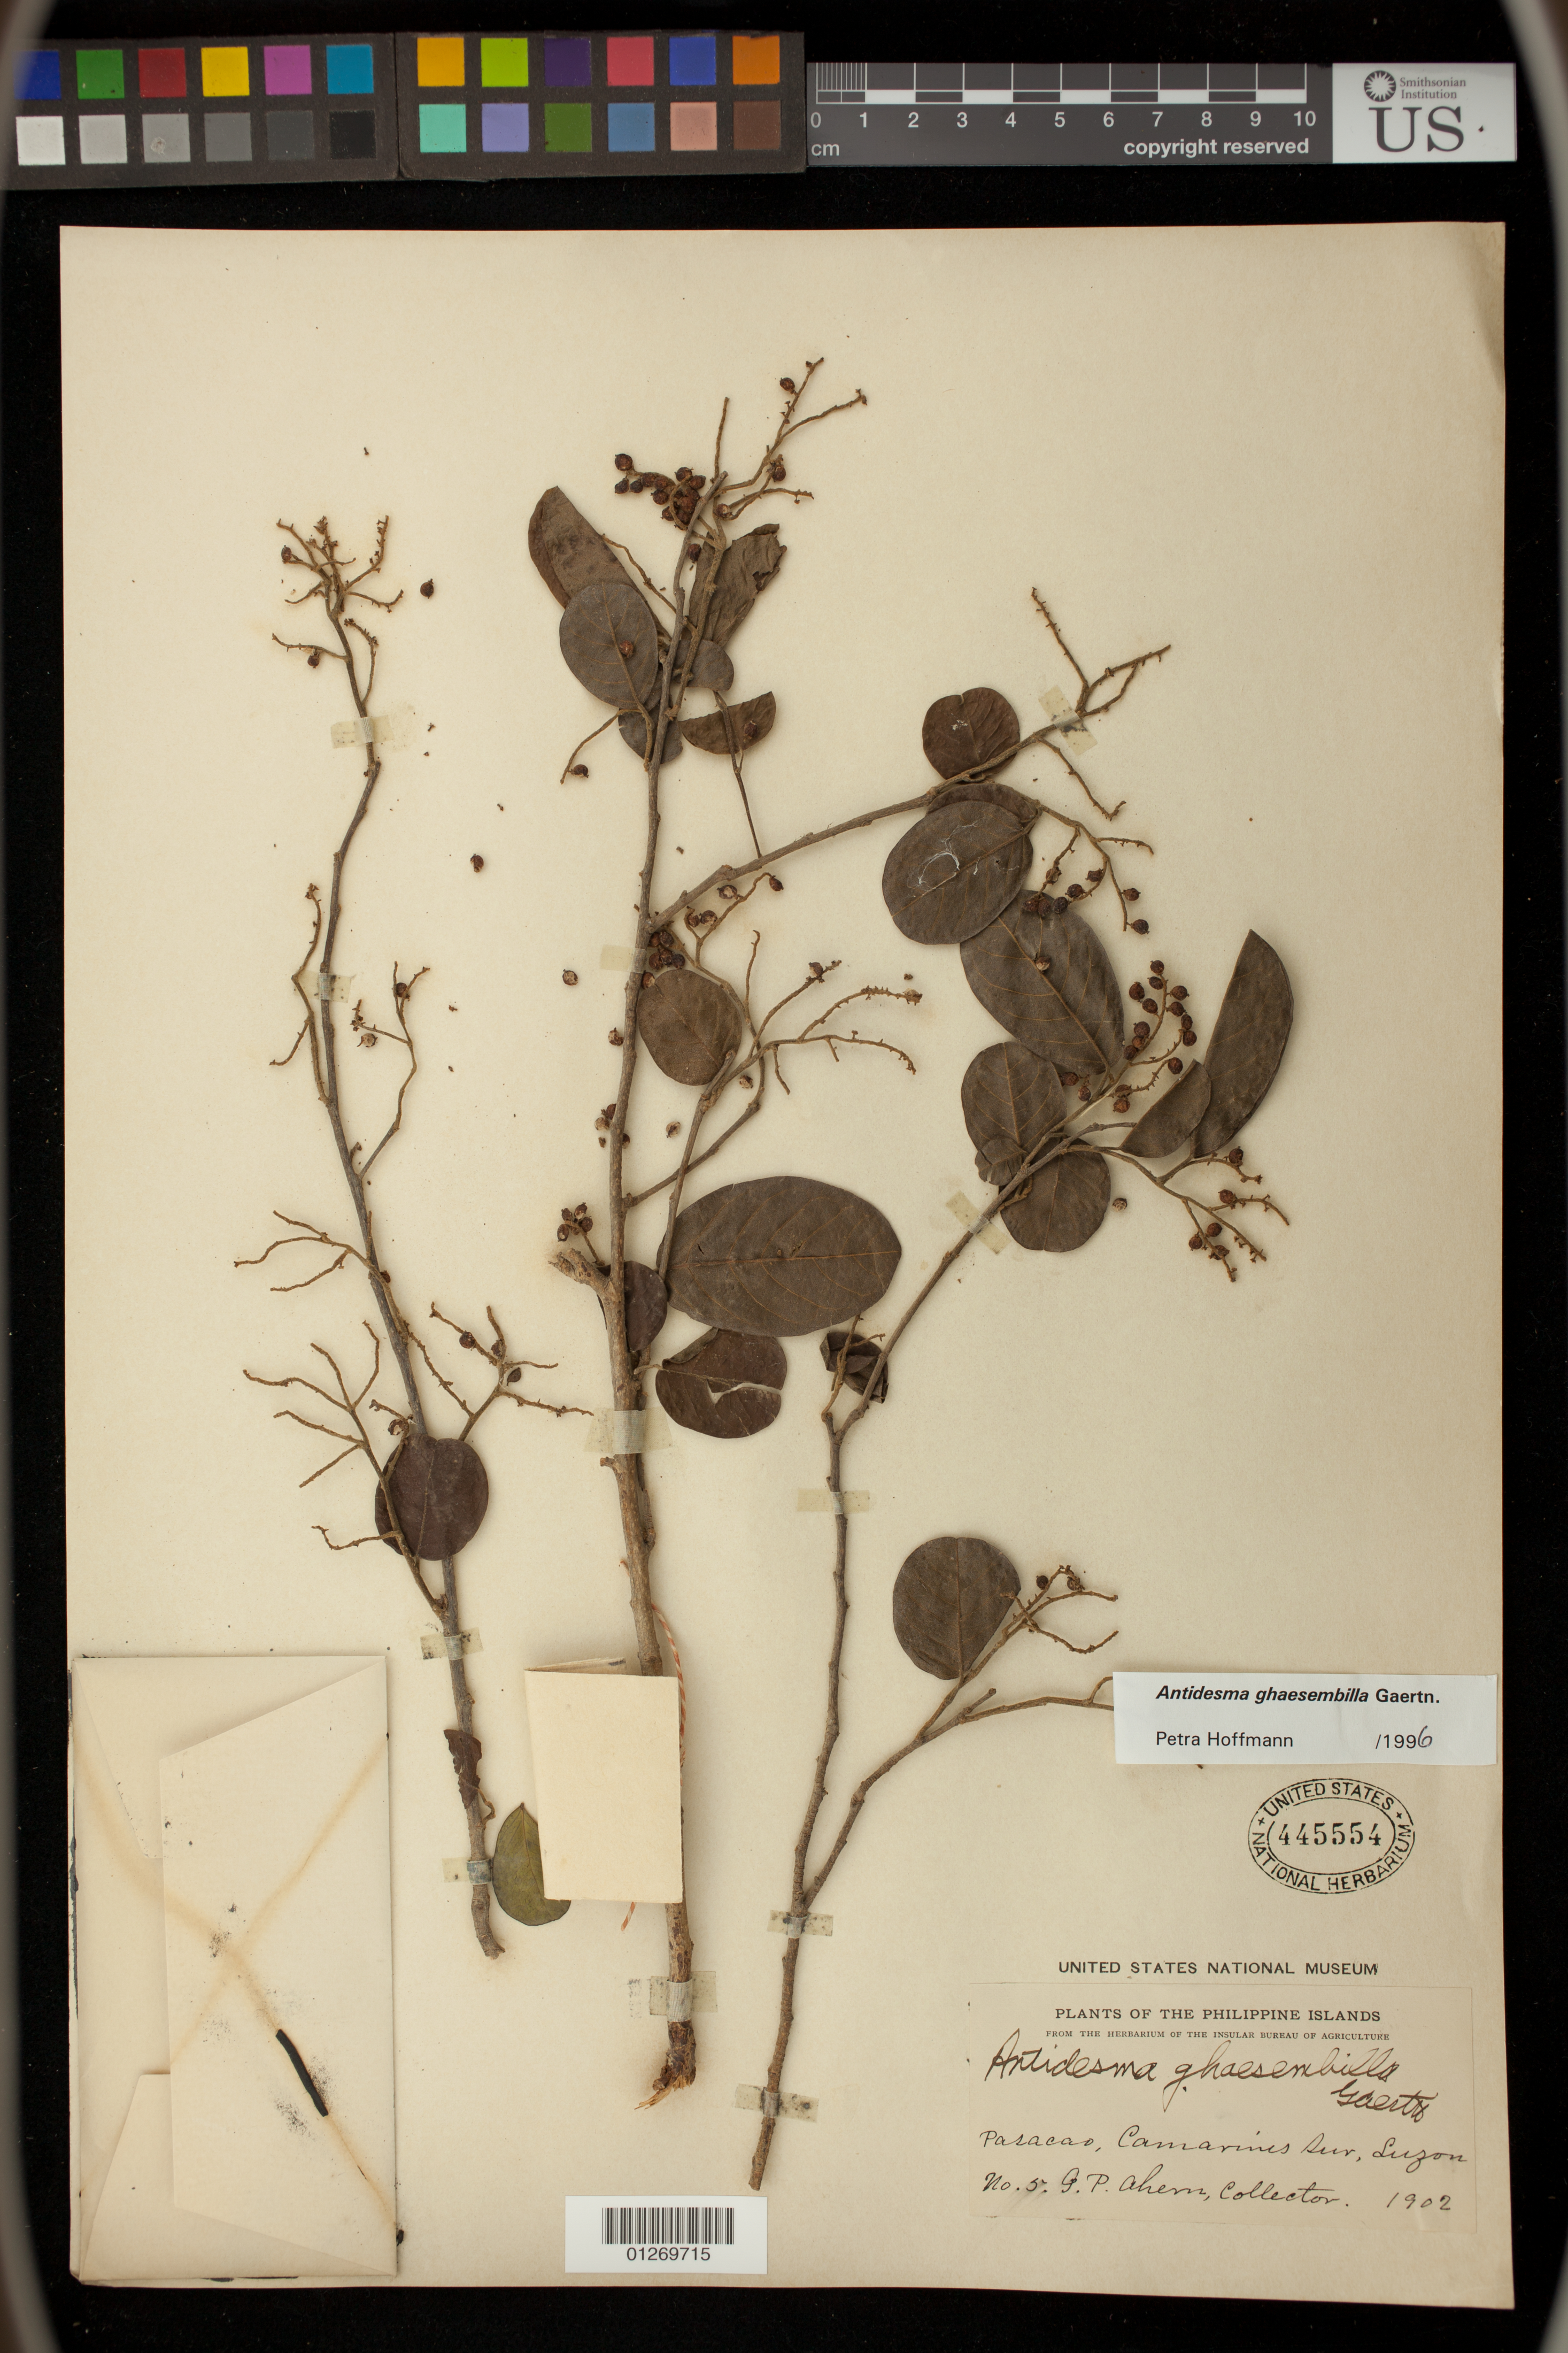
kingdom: Plantae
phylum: Tracheophyta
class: Magnoliopsida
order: Malpighiales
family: Phyllanthaceae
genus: Antidesma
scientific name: Antidesma ghaesembilla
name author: Gaertn.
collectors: G. Ahem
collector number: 5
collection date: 1902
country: Philippines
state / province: Bicol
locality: Pasacao, Camarines Sur, Luzon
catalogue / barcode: US 445554